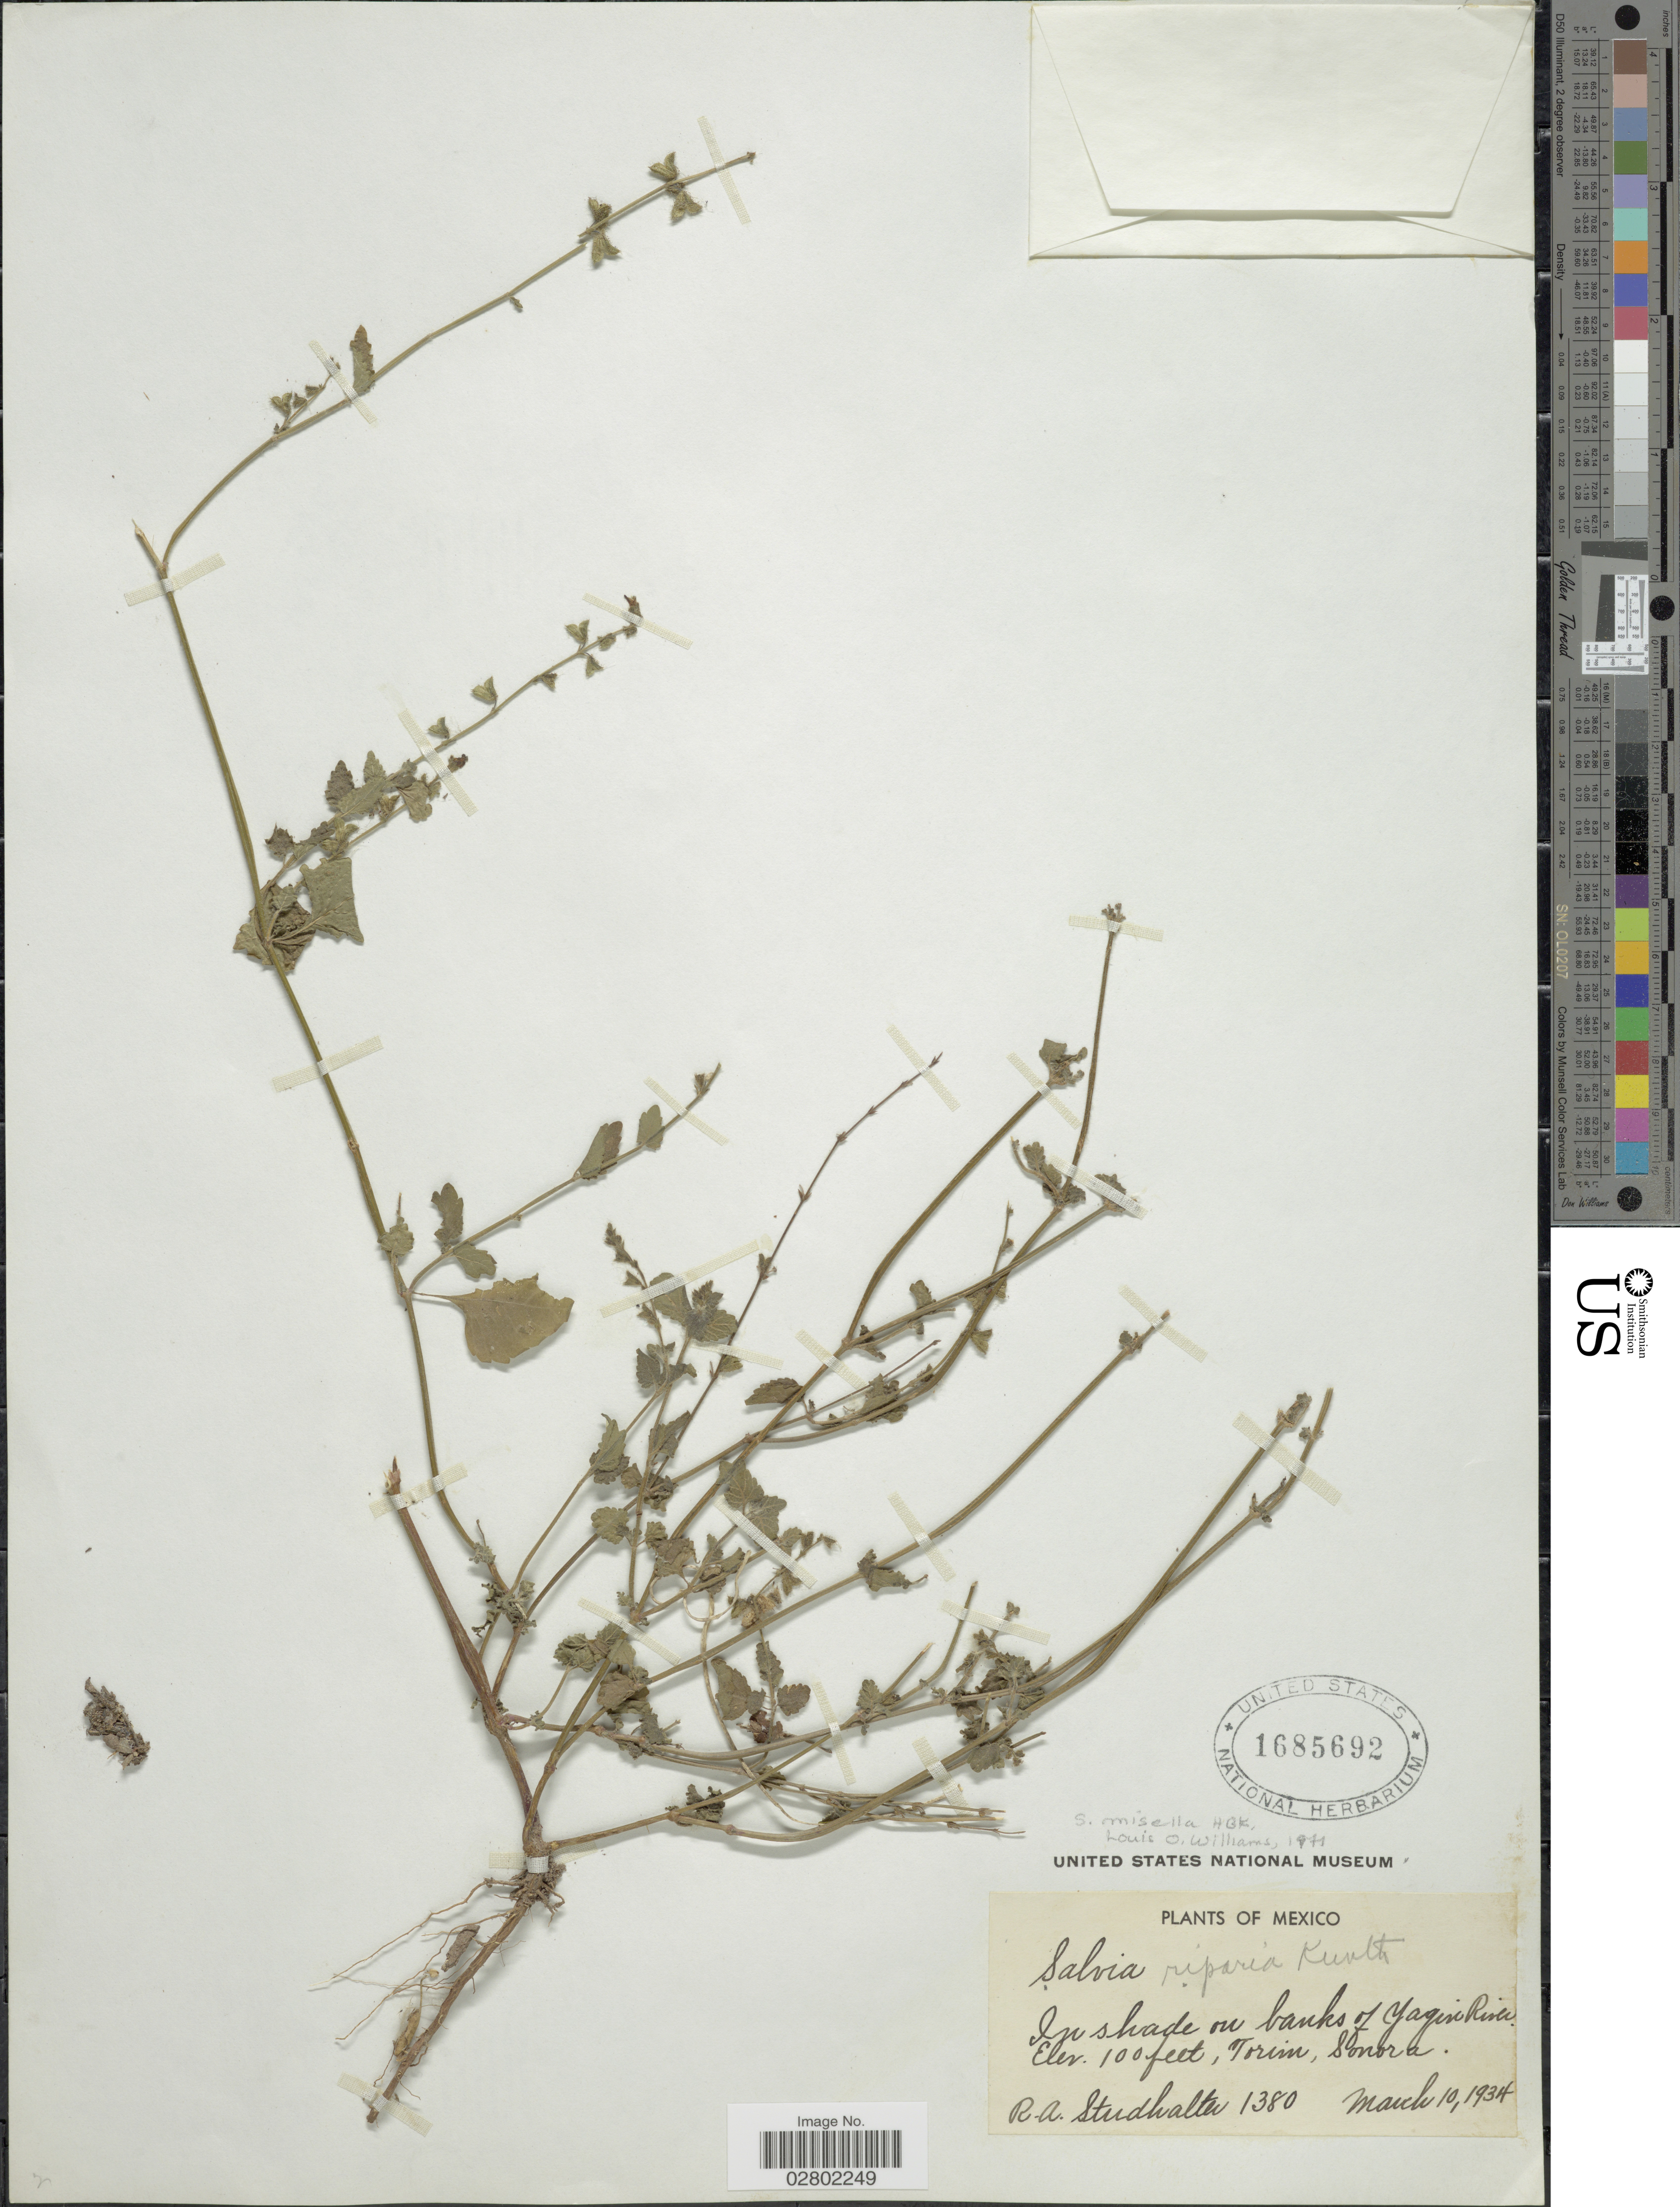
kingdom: Plantae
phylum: Tracheophyta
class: Magnoliopsida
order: Lamiales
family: Lamiaceae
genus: Salvia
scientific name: Salvia misella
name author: Kunth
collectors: R. Studhalter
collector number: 1380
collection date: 1934-03-10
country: Mexico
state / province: Sonora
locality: On banks of Yaqui River, Torim.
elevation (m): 30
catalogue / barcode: US 1685692